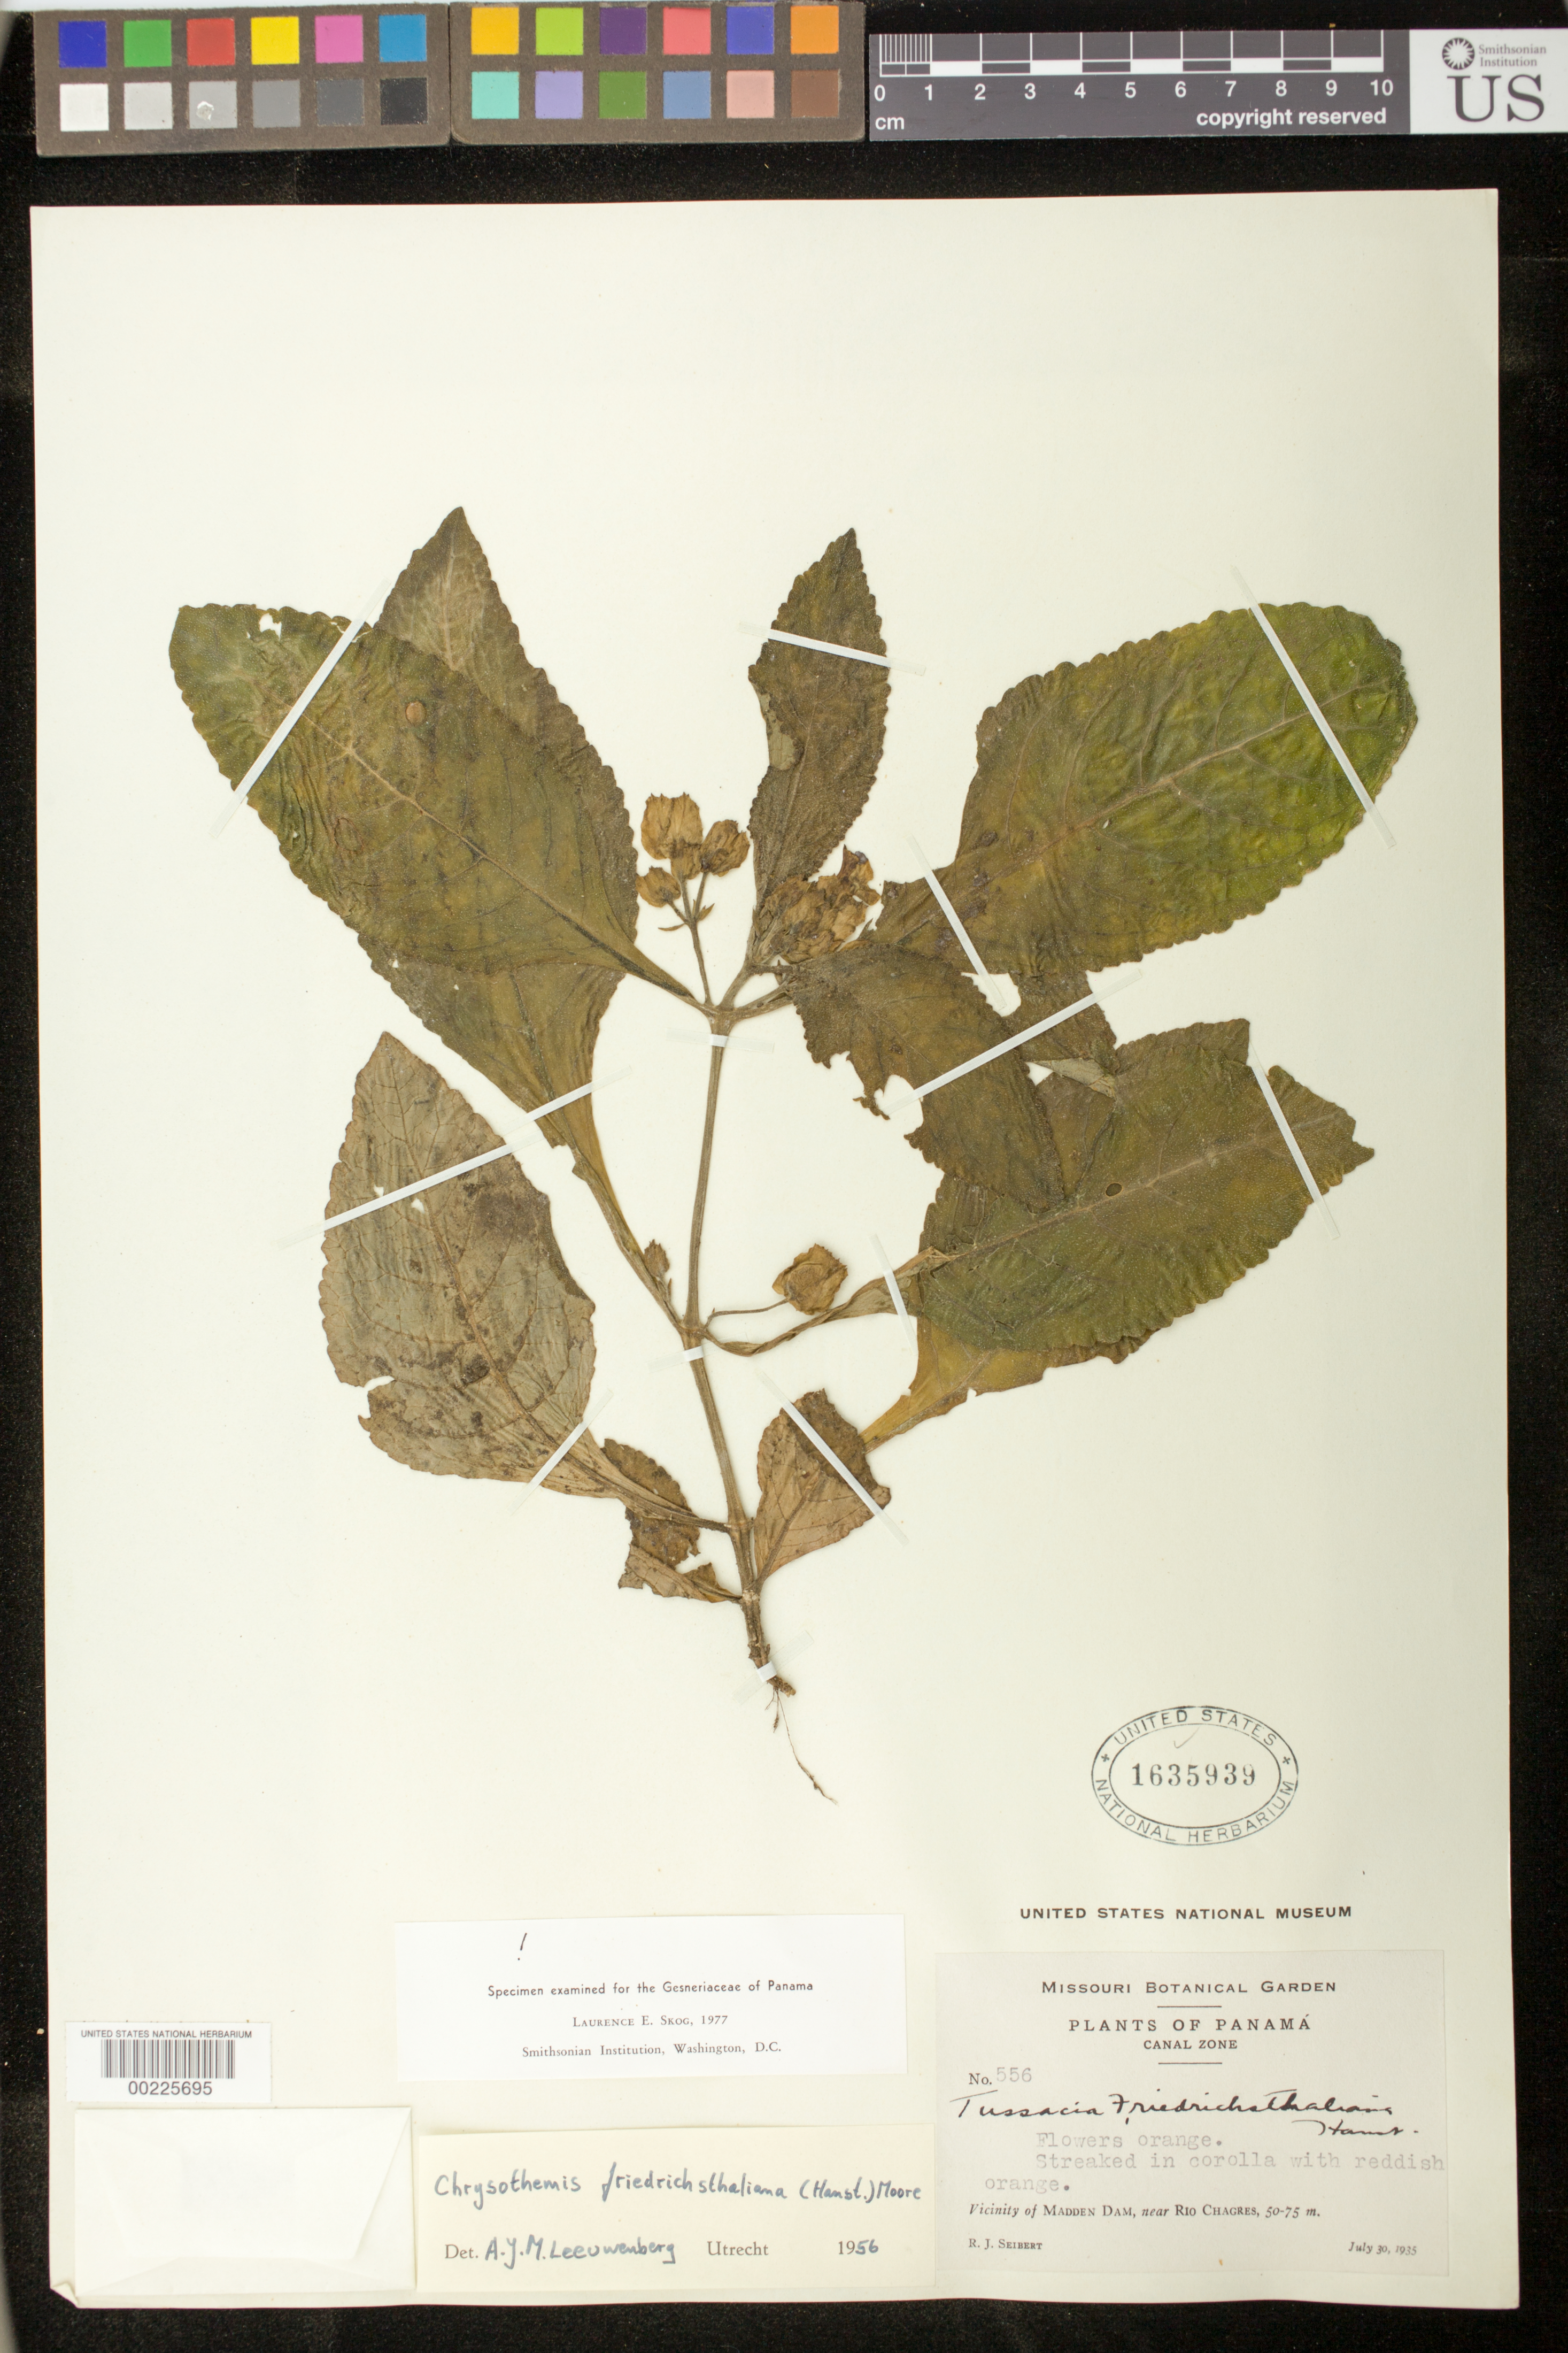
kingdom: Plantae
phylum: Tracheophyta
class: Magnoliopsida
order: Lamiales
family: Gesneriaceae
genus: Chrysothemis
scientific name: Chrysothemis friedrichsthaliana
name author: (Hanst.) H.E. Moore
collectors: R. J. Seibert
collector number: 556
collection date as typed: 30 Jul 1935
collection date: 1935-07-30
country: Panama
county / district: Canal Zone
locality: Vicinity of Madden Dam, near Rio Chagres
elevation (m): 50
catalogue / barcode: US 1635939